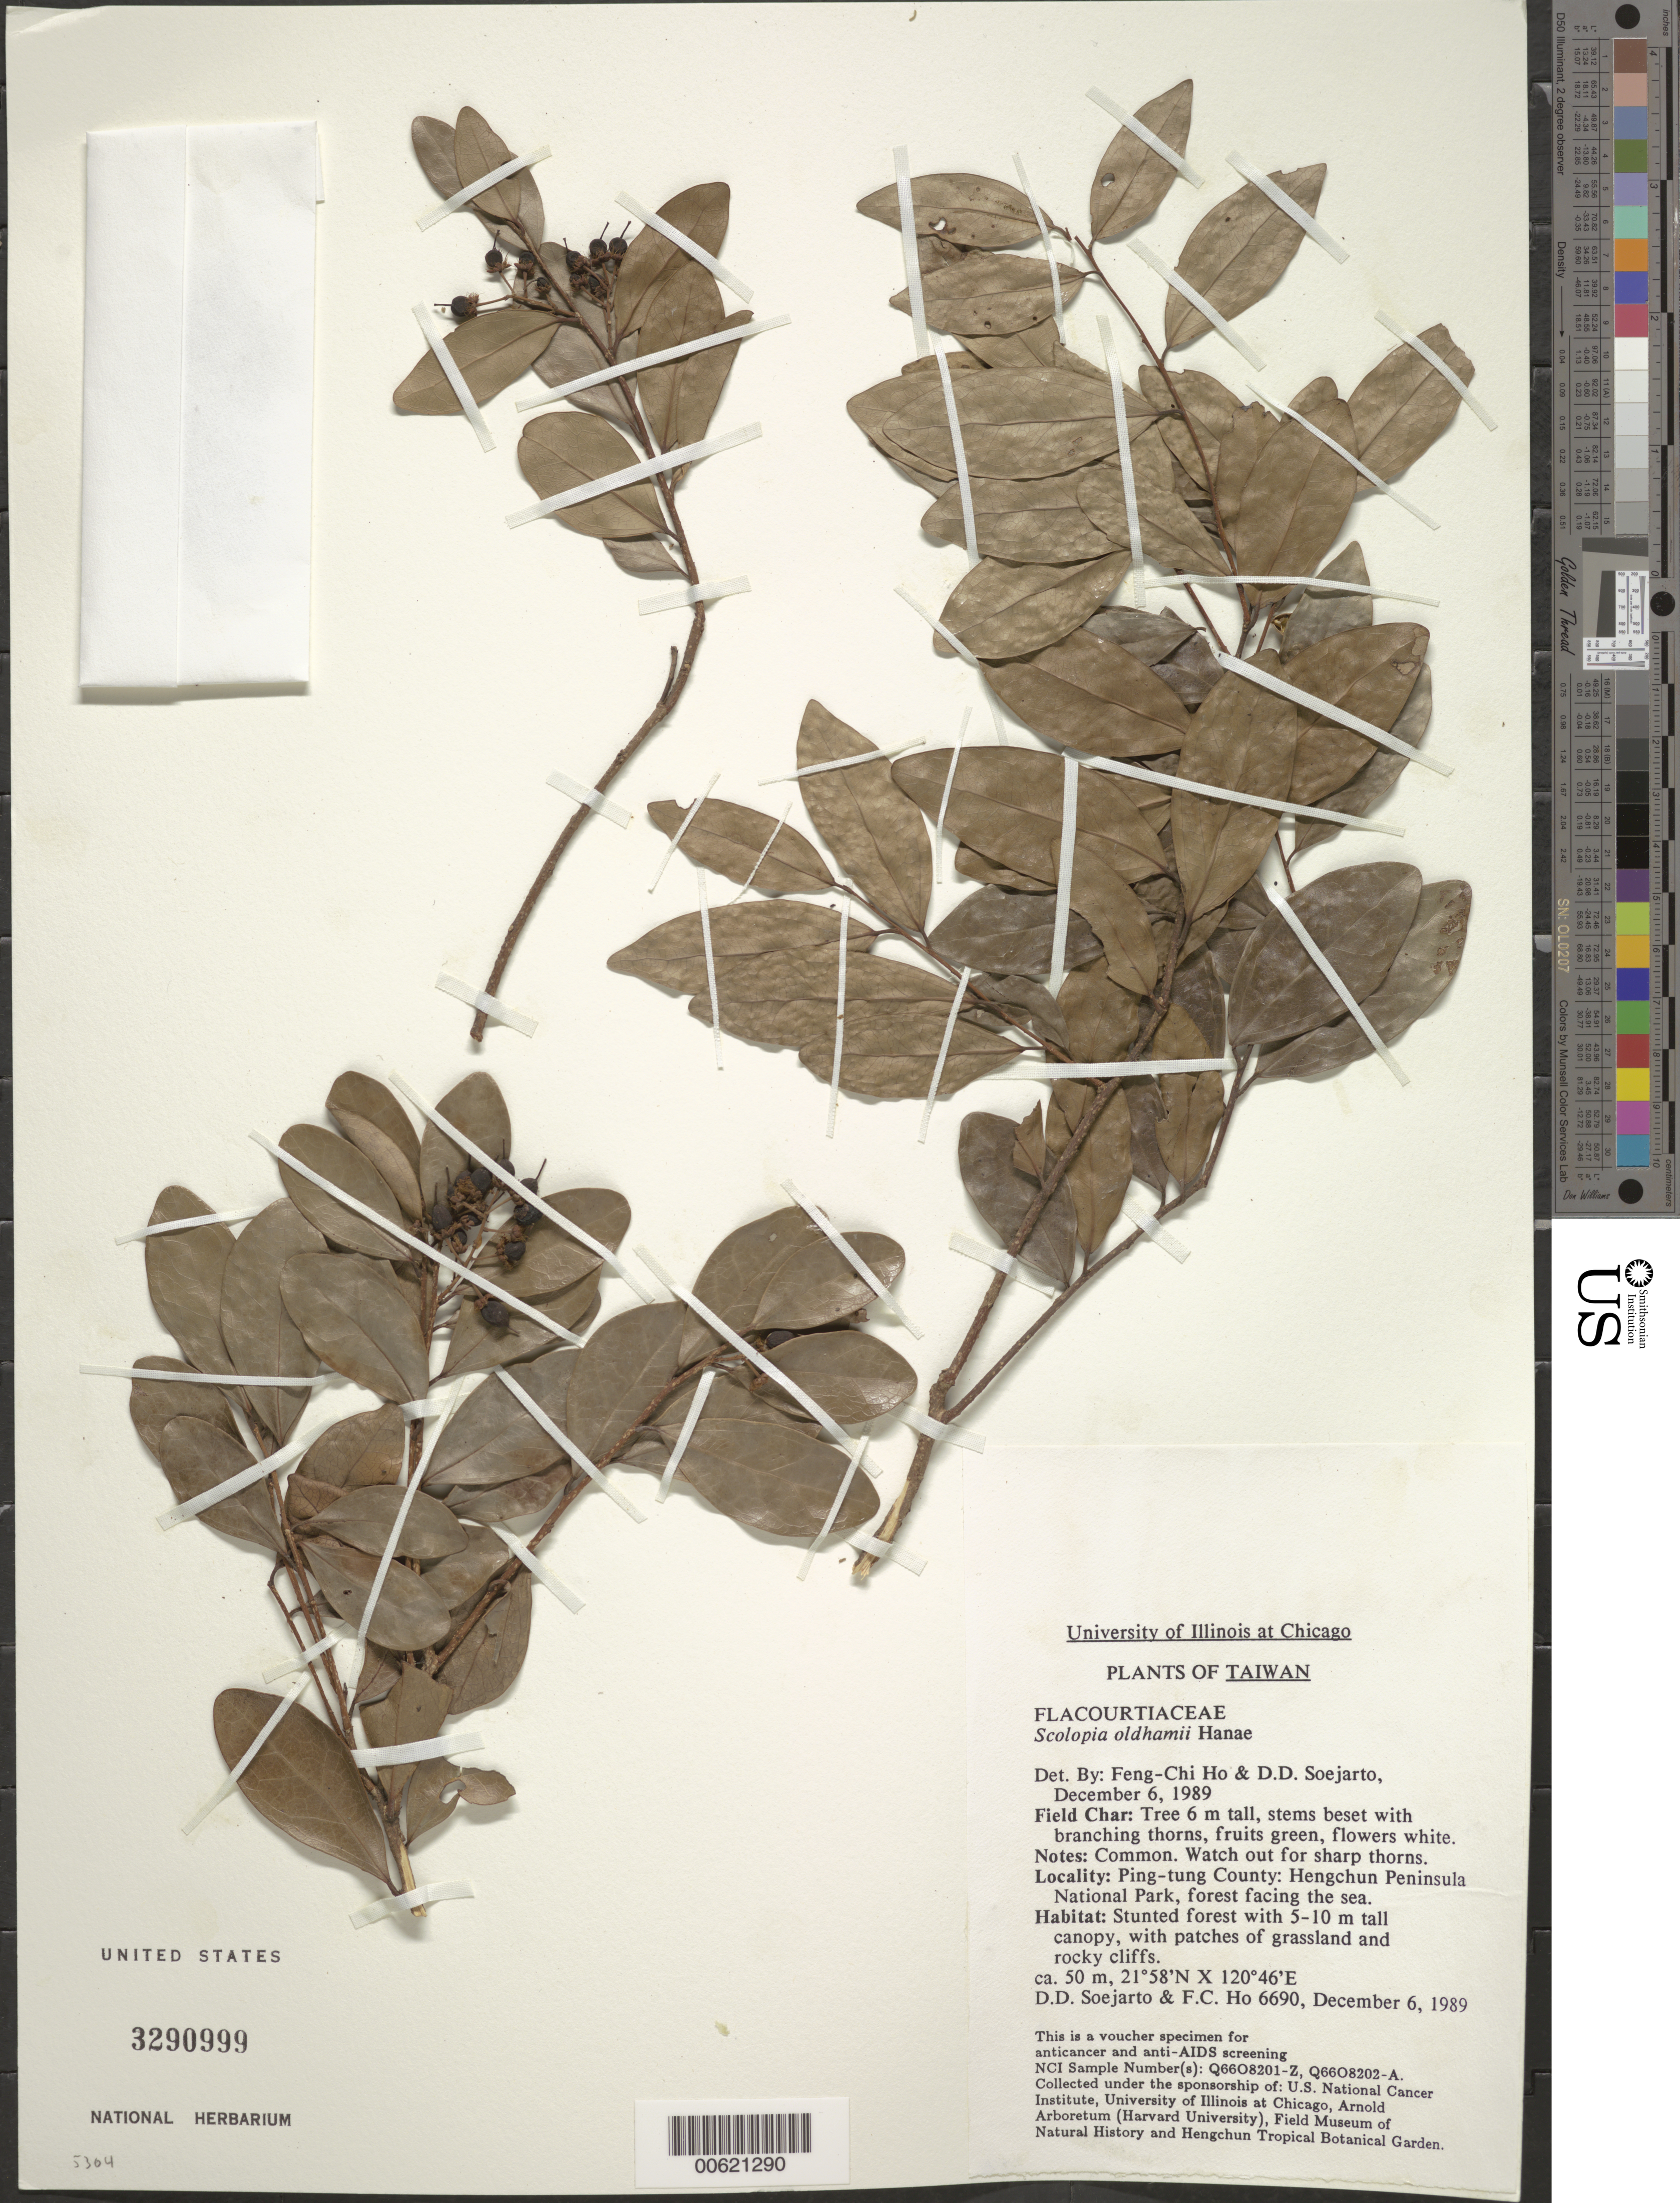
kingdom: Plantae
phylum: Tracheophyta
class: Magnoliopsida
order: Malpighiales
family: Salicaceae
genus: Scolopia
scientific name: Scolopia oldhamii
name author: Hance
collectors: F. Ho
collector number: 6690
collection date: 1989-12-06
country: Taiwan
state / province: Pingtung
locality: Ping-tung County: Hengchun Peninsula National Park, forest facing the sea.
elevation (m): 50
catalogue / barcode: US 3290999